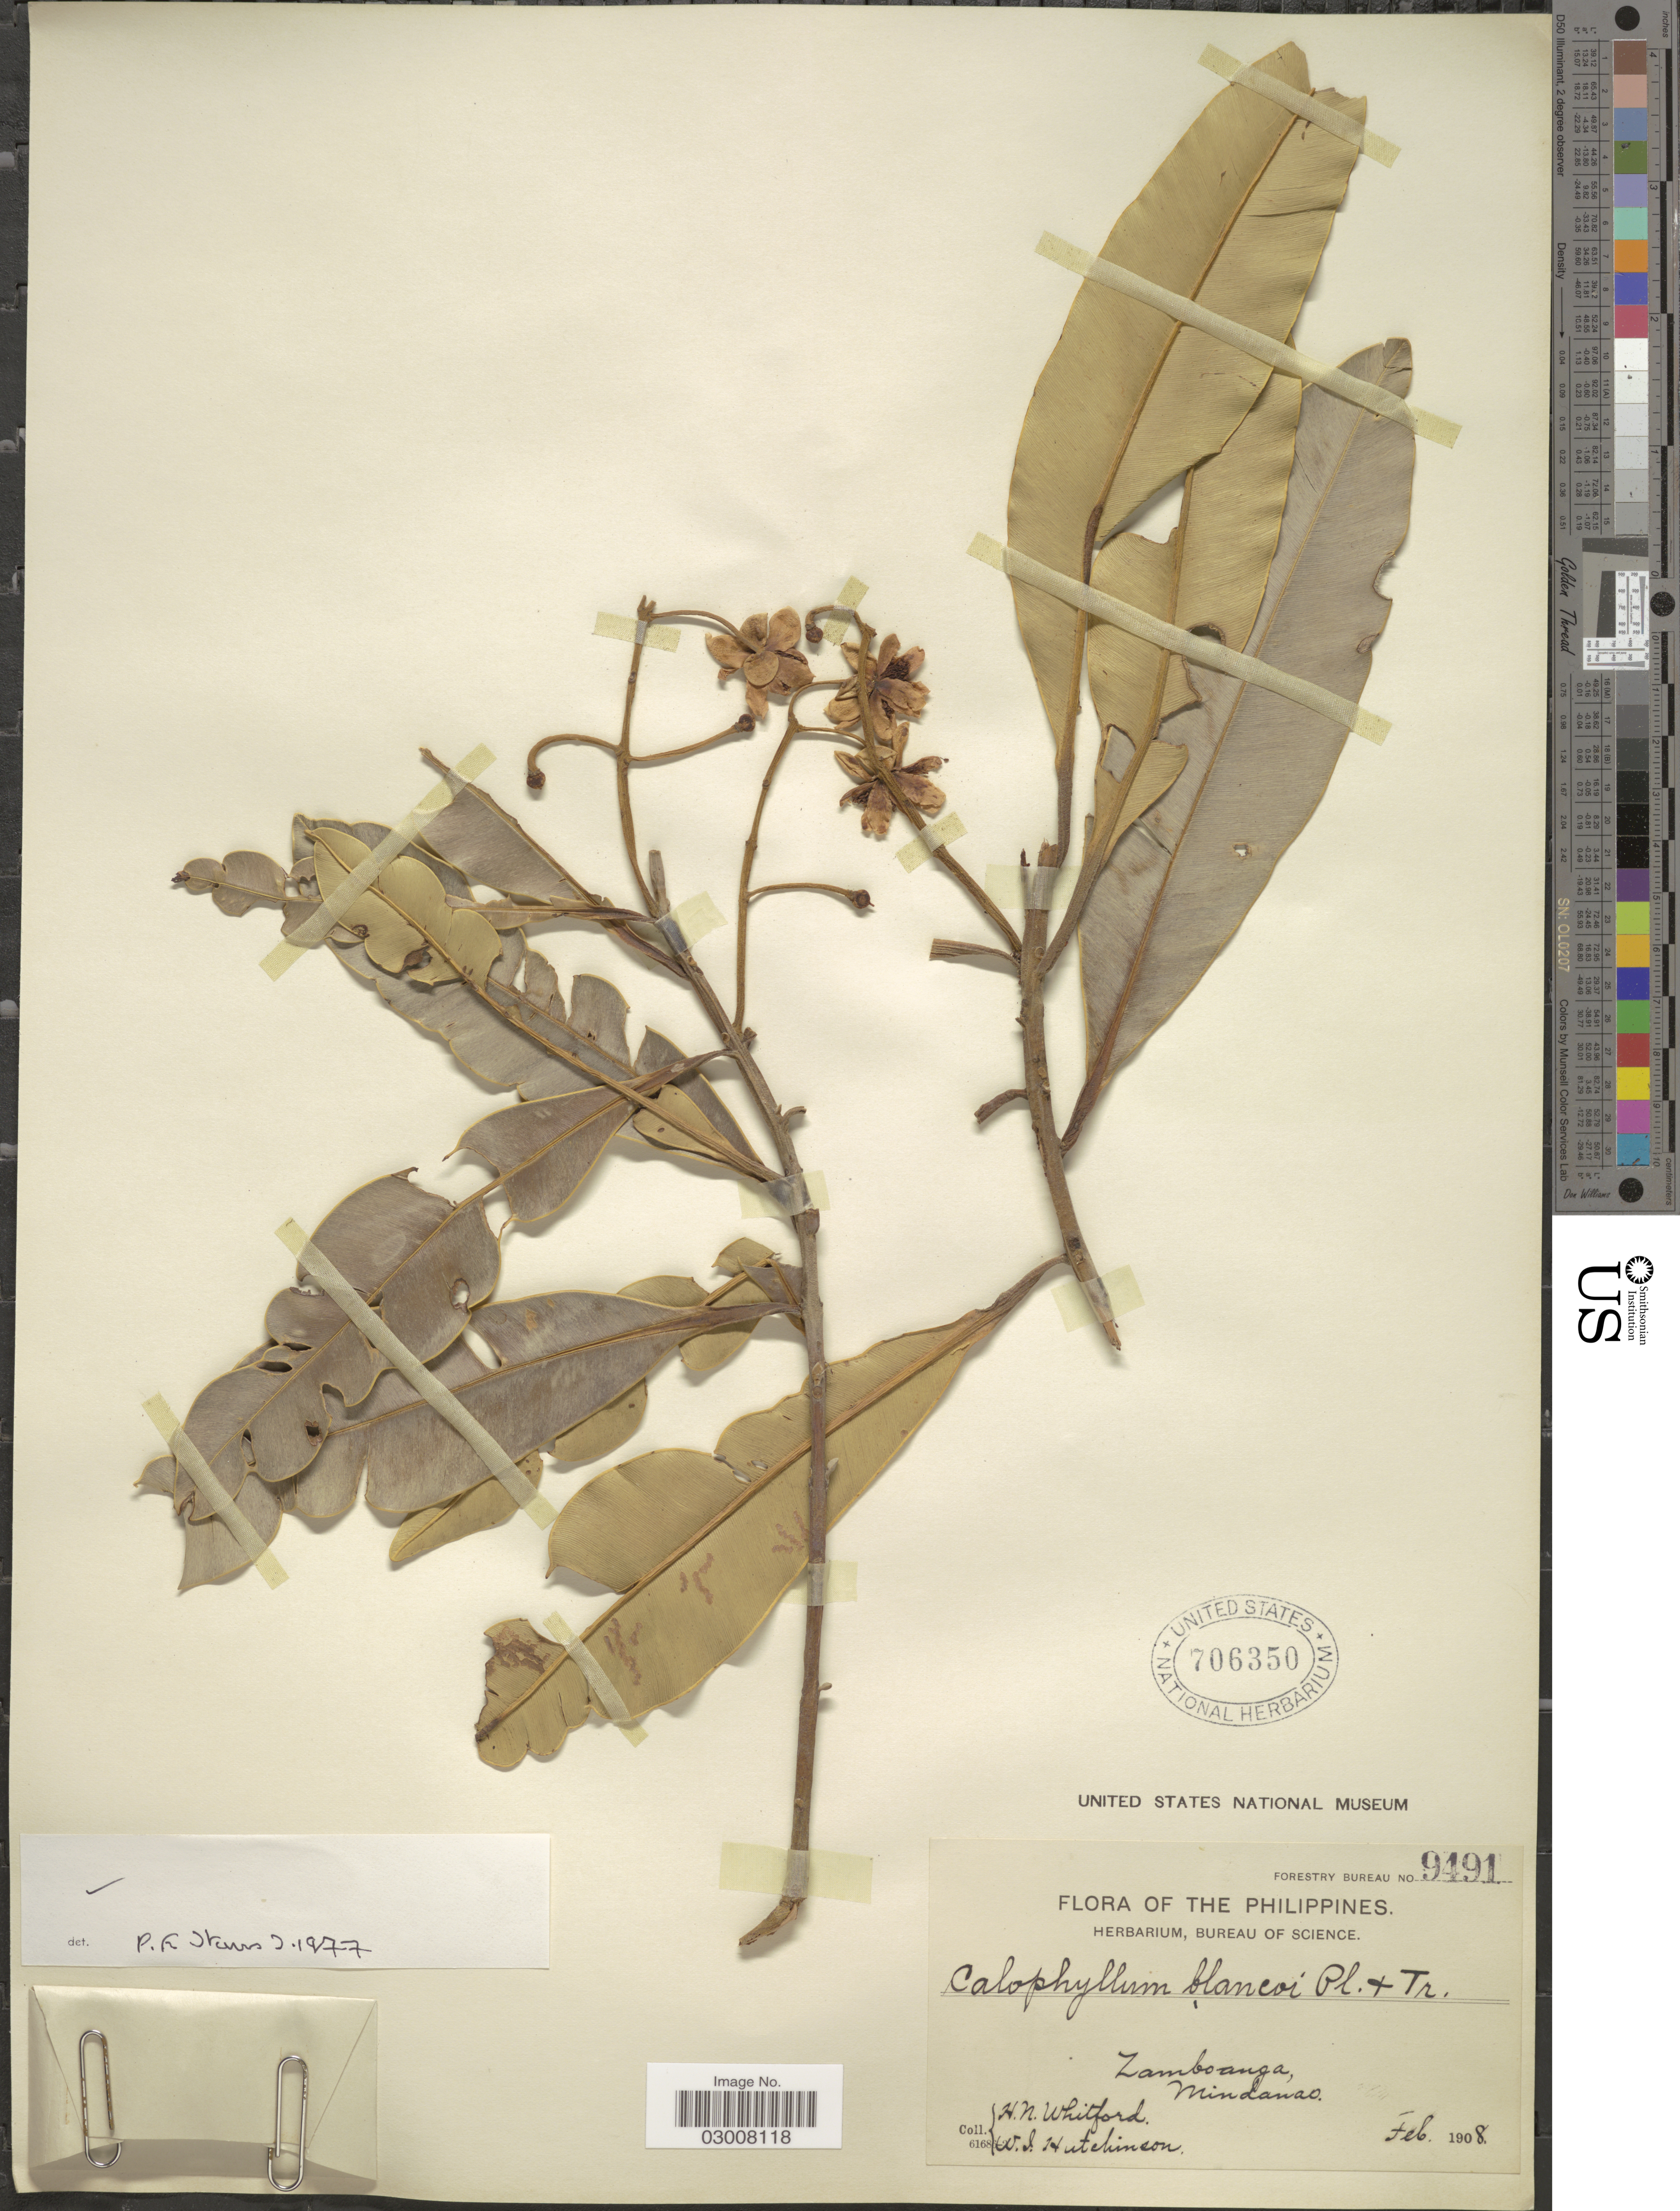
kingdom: Plantae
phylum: Tracheophyta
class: Magnoliopsida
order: Malpighiales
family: Calophyllaceae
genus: Calophyllum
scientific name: Calophyllum blancoi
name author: Planch. & Triana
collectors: H. N. Whitford & W. I. Hutchinson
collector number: Forestry Bureau 9491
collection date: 1908-02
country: Philippines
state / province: Zamboanga Peninsula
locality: Zamboanga, Mindanao.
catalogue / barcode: US 706350